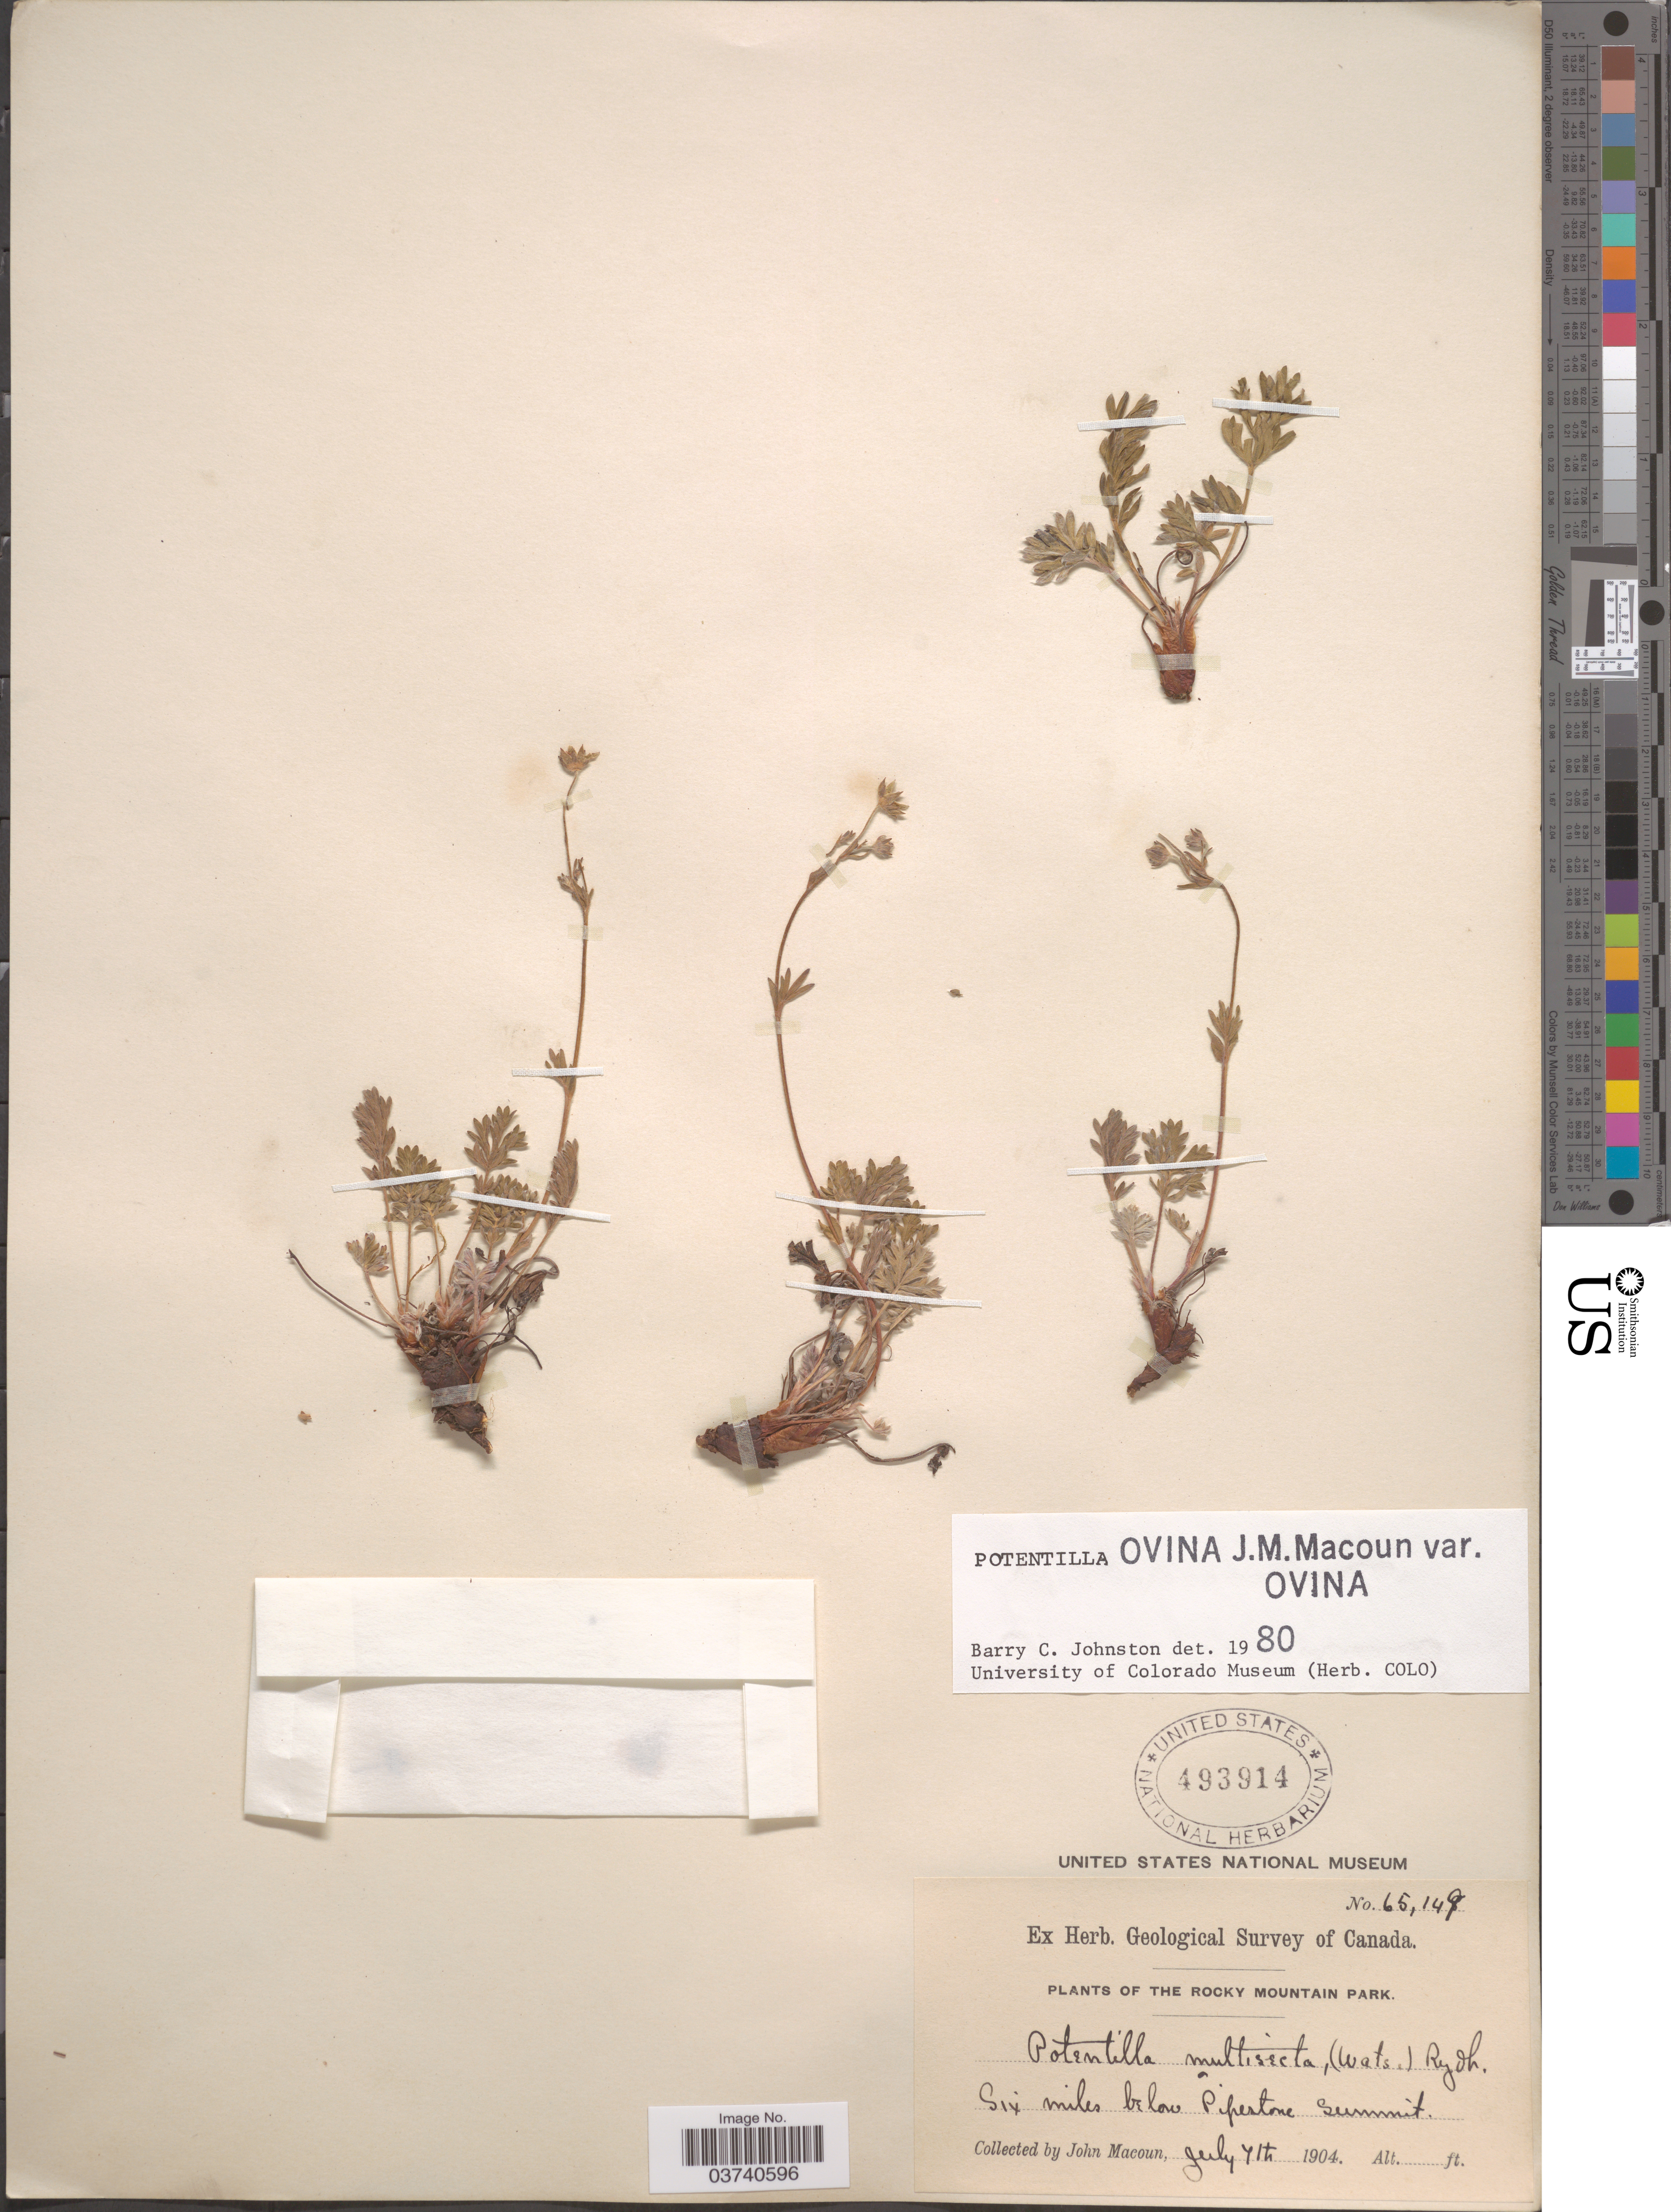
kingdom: Plantae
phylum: Tracheophyta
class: Magnoliopsida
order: Rosales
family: Rosaceae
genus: Potentilla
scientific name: Potentilla ovina var. ovina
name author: Macoun ex J.M. Macoun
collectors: J. Macoun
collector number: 65149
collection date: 1904-07-07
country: Canada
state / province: Alberta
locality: The Rocky Mountain Park. Six miles below Pipestone Summit.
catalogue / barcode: US 493914